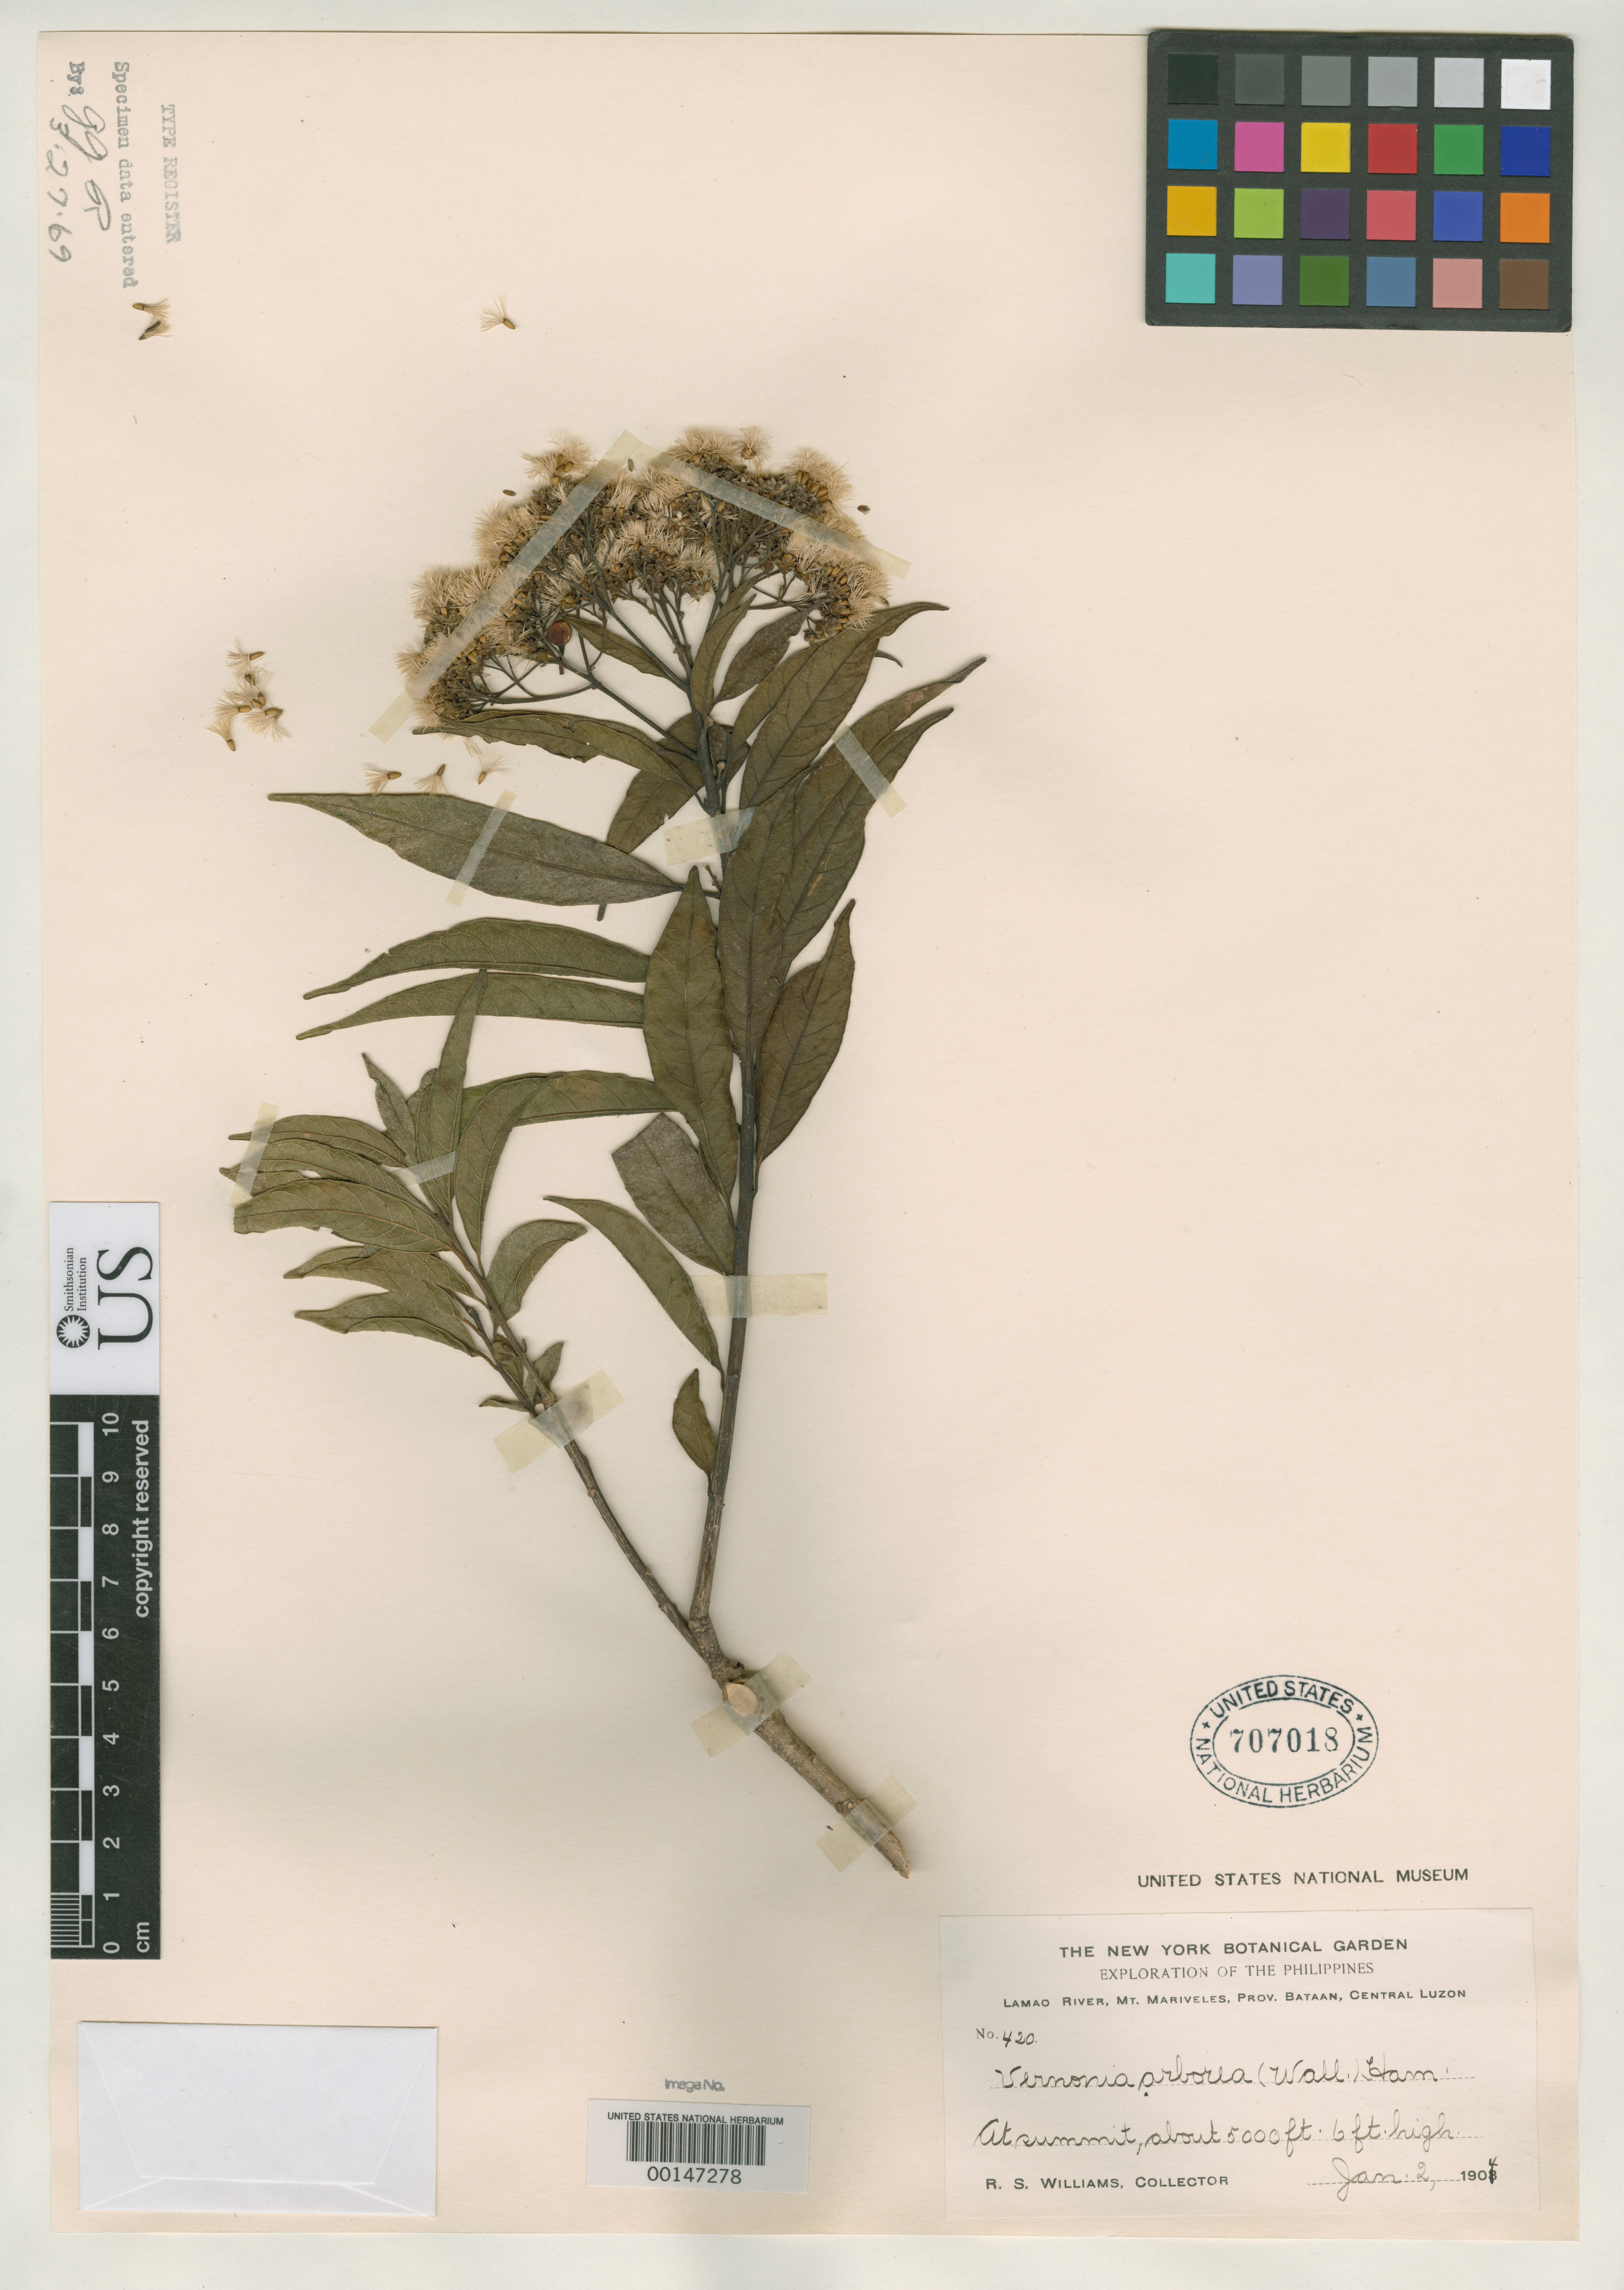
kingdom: Plantae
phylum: Tracheophyta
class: Magnoliopsida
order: Asterales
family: Asteraceae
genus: Vernonia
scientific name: Vernonia lancifolia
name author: Merr.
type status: Isotype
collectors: R. S. Williams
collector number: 420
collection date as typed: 02 Jan 1904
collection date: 1904-01-02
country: Philippines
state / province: Central Luzon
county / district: Bataan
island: Luzon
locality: Lamao River, Mt Mariveles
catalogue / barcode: US 707018